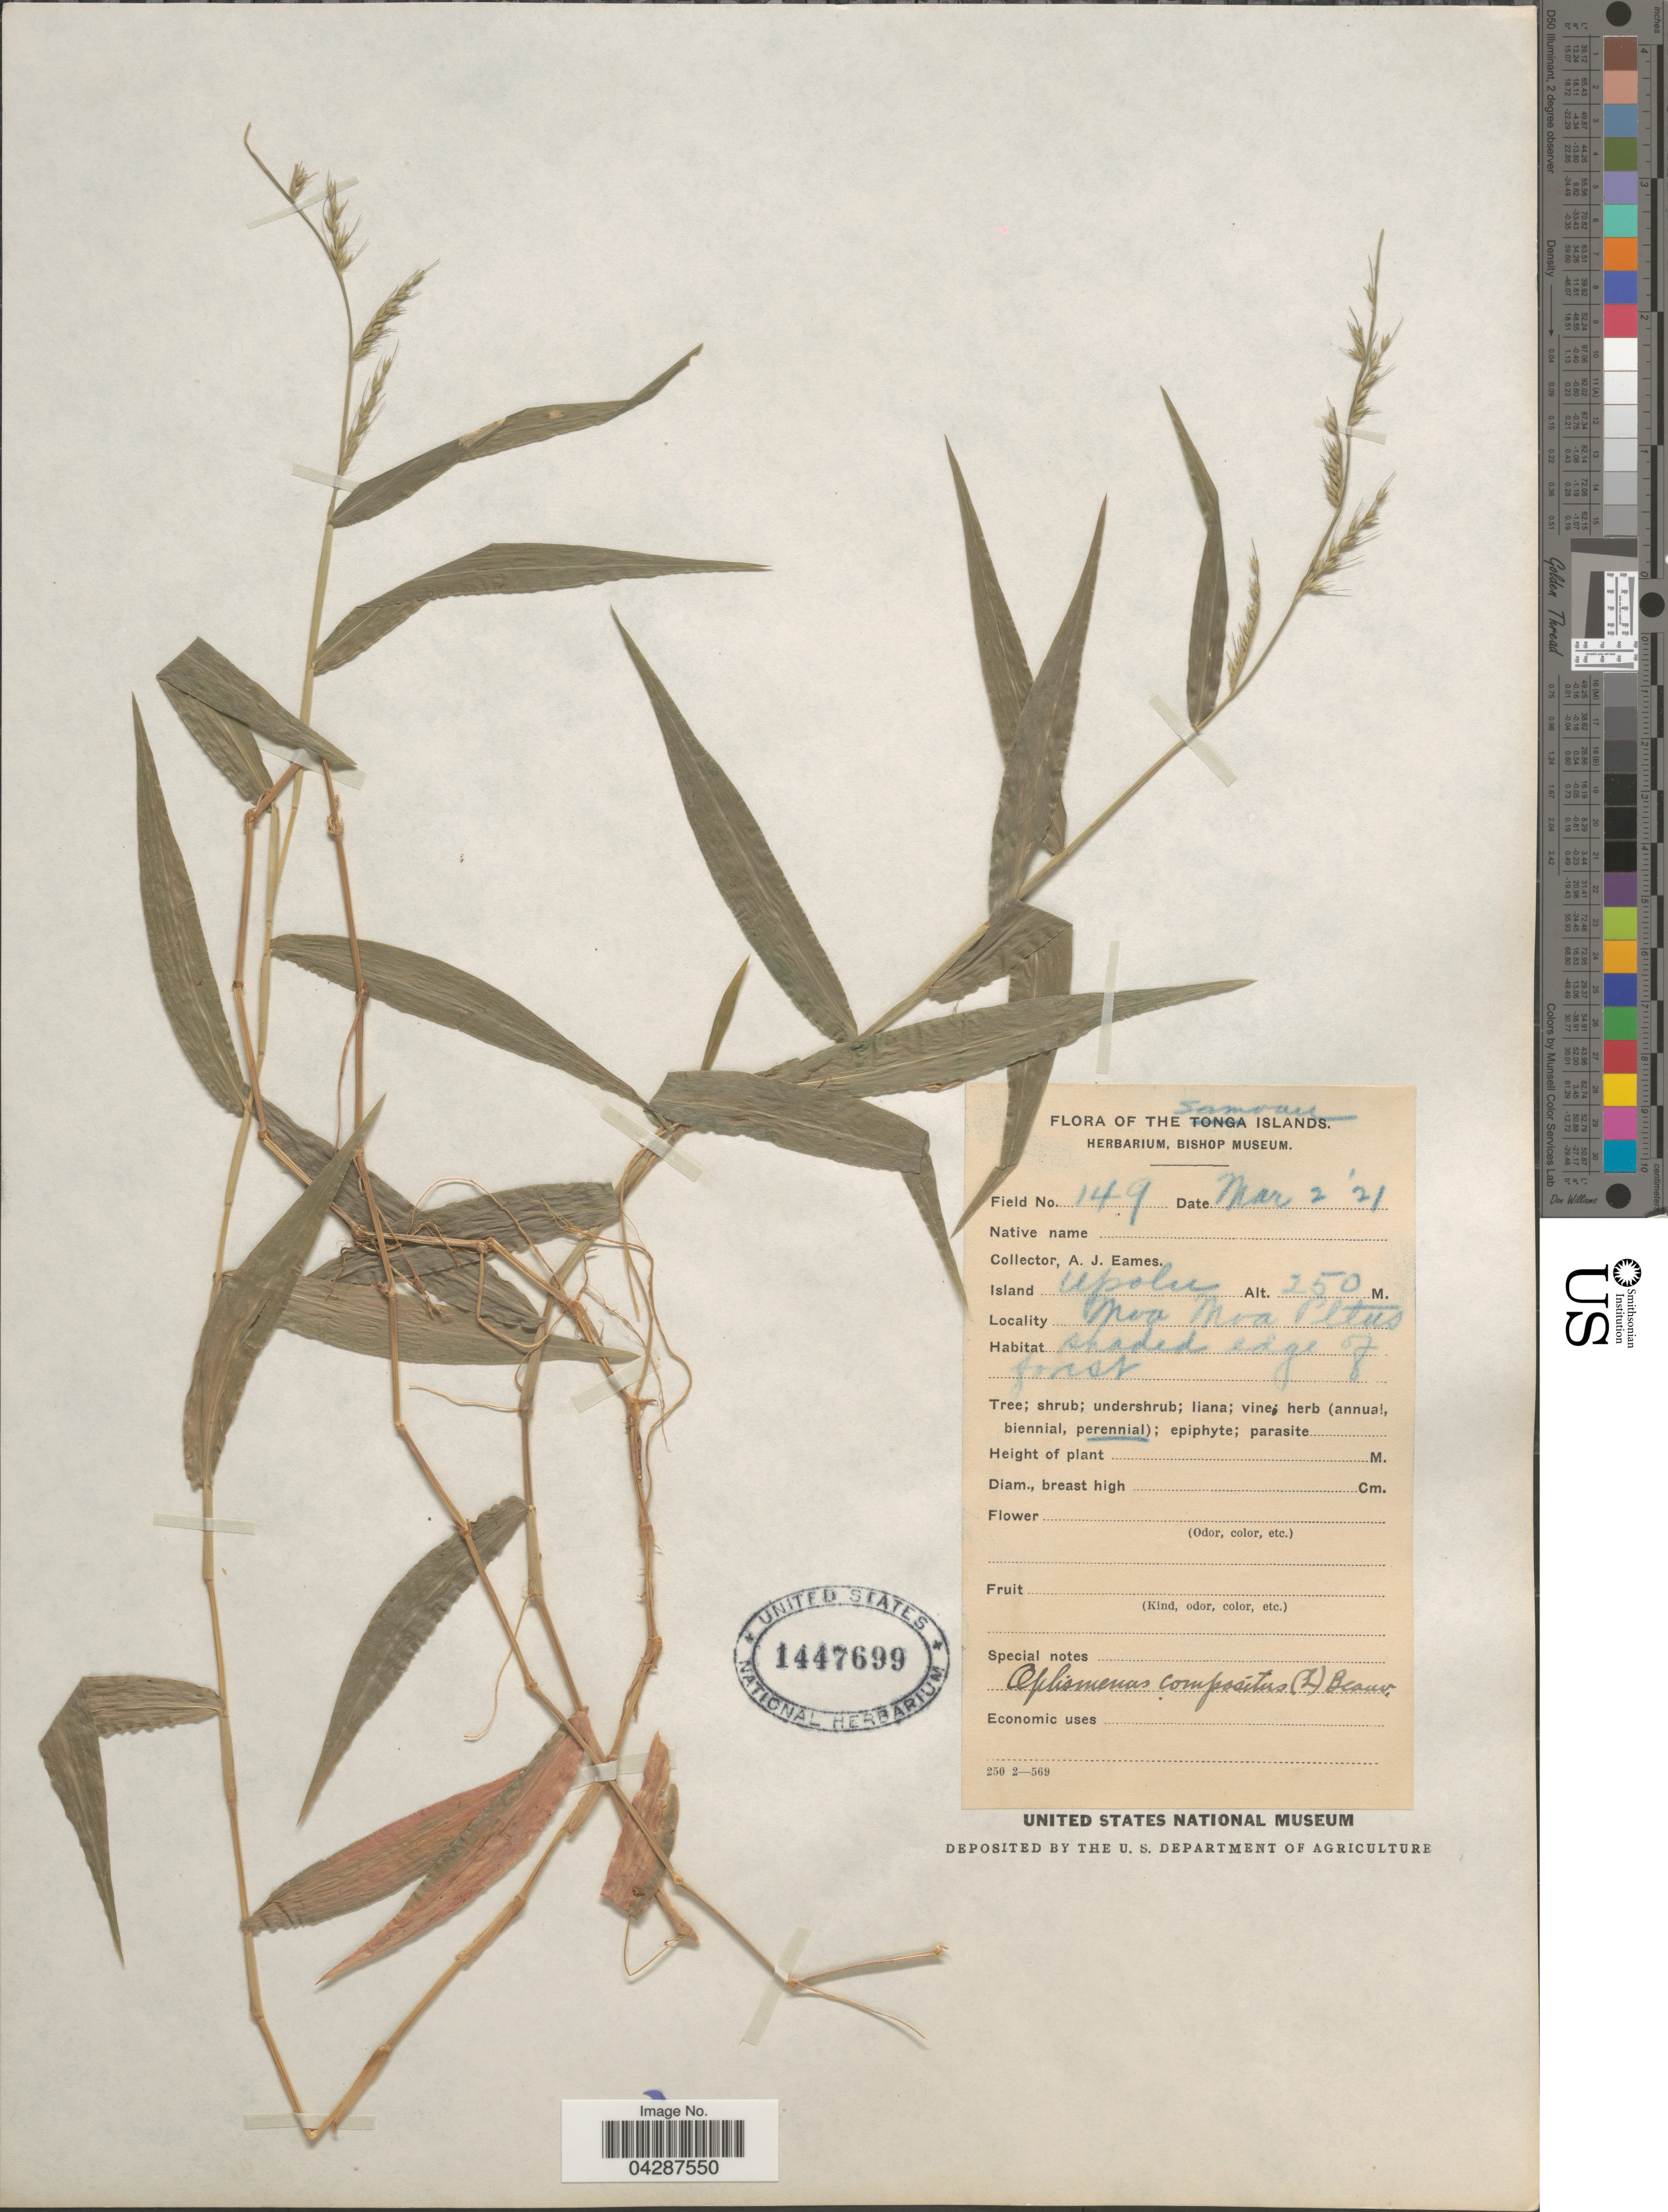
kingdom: Plantae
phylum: Tracheophyta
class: Liliopsida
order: Poales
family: Poaceae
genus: Oplismenus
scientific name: Oplismenus compositus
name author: (L.) P. Beauv.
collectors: A. J. Eames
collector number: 149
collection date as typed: Transcribed d/m/y: 2/3/21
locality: The Samoa Islands. Moa Moa P'ttus.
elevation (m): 250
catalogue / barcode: US 1447699